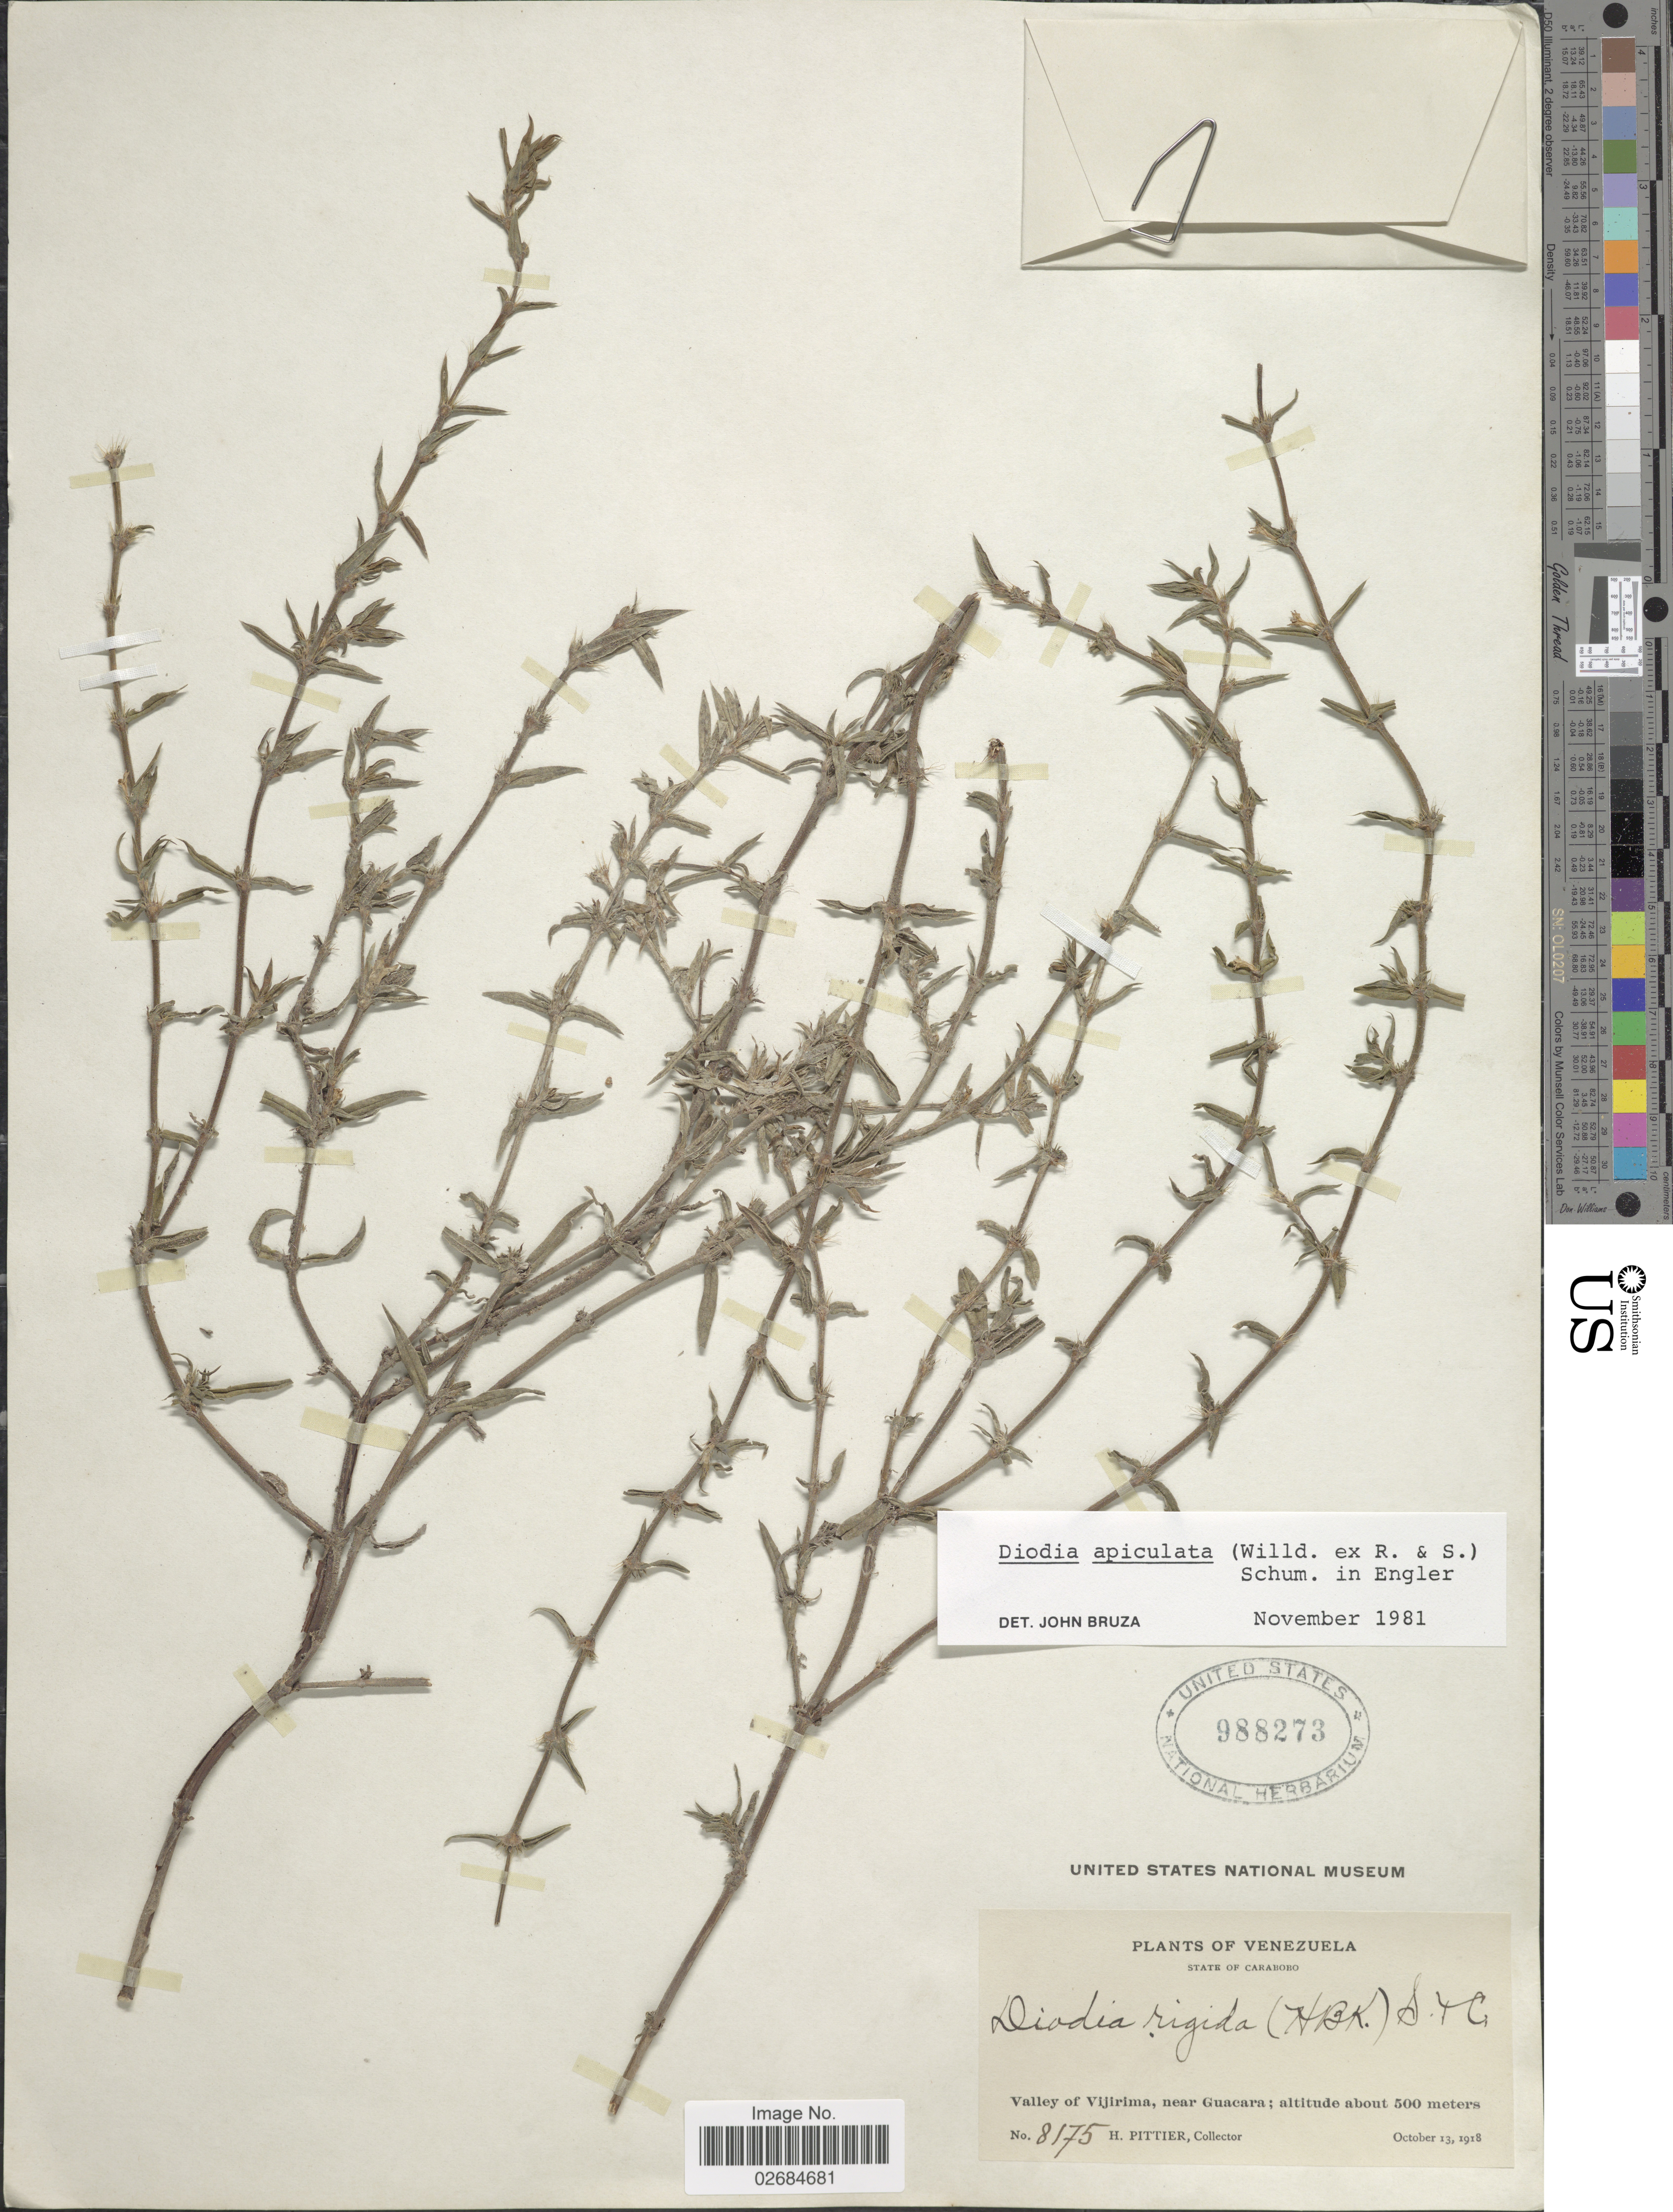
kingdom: Plantae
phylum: Tracheophyta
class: Magnoliopsida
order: Gentianales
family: Rubiaceae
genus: Diodia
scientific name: Diodia apiculata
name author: (Willd. ex Roem. & Schult.) K. Schum.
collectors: H. F. Pittier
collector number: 8175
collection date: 1918-10-13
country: Venezuela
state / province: Carabobo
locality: Valley of Vijirima, near Guacara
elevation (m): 500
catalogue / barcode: US 988273